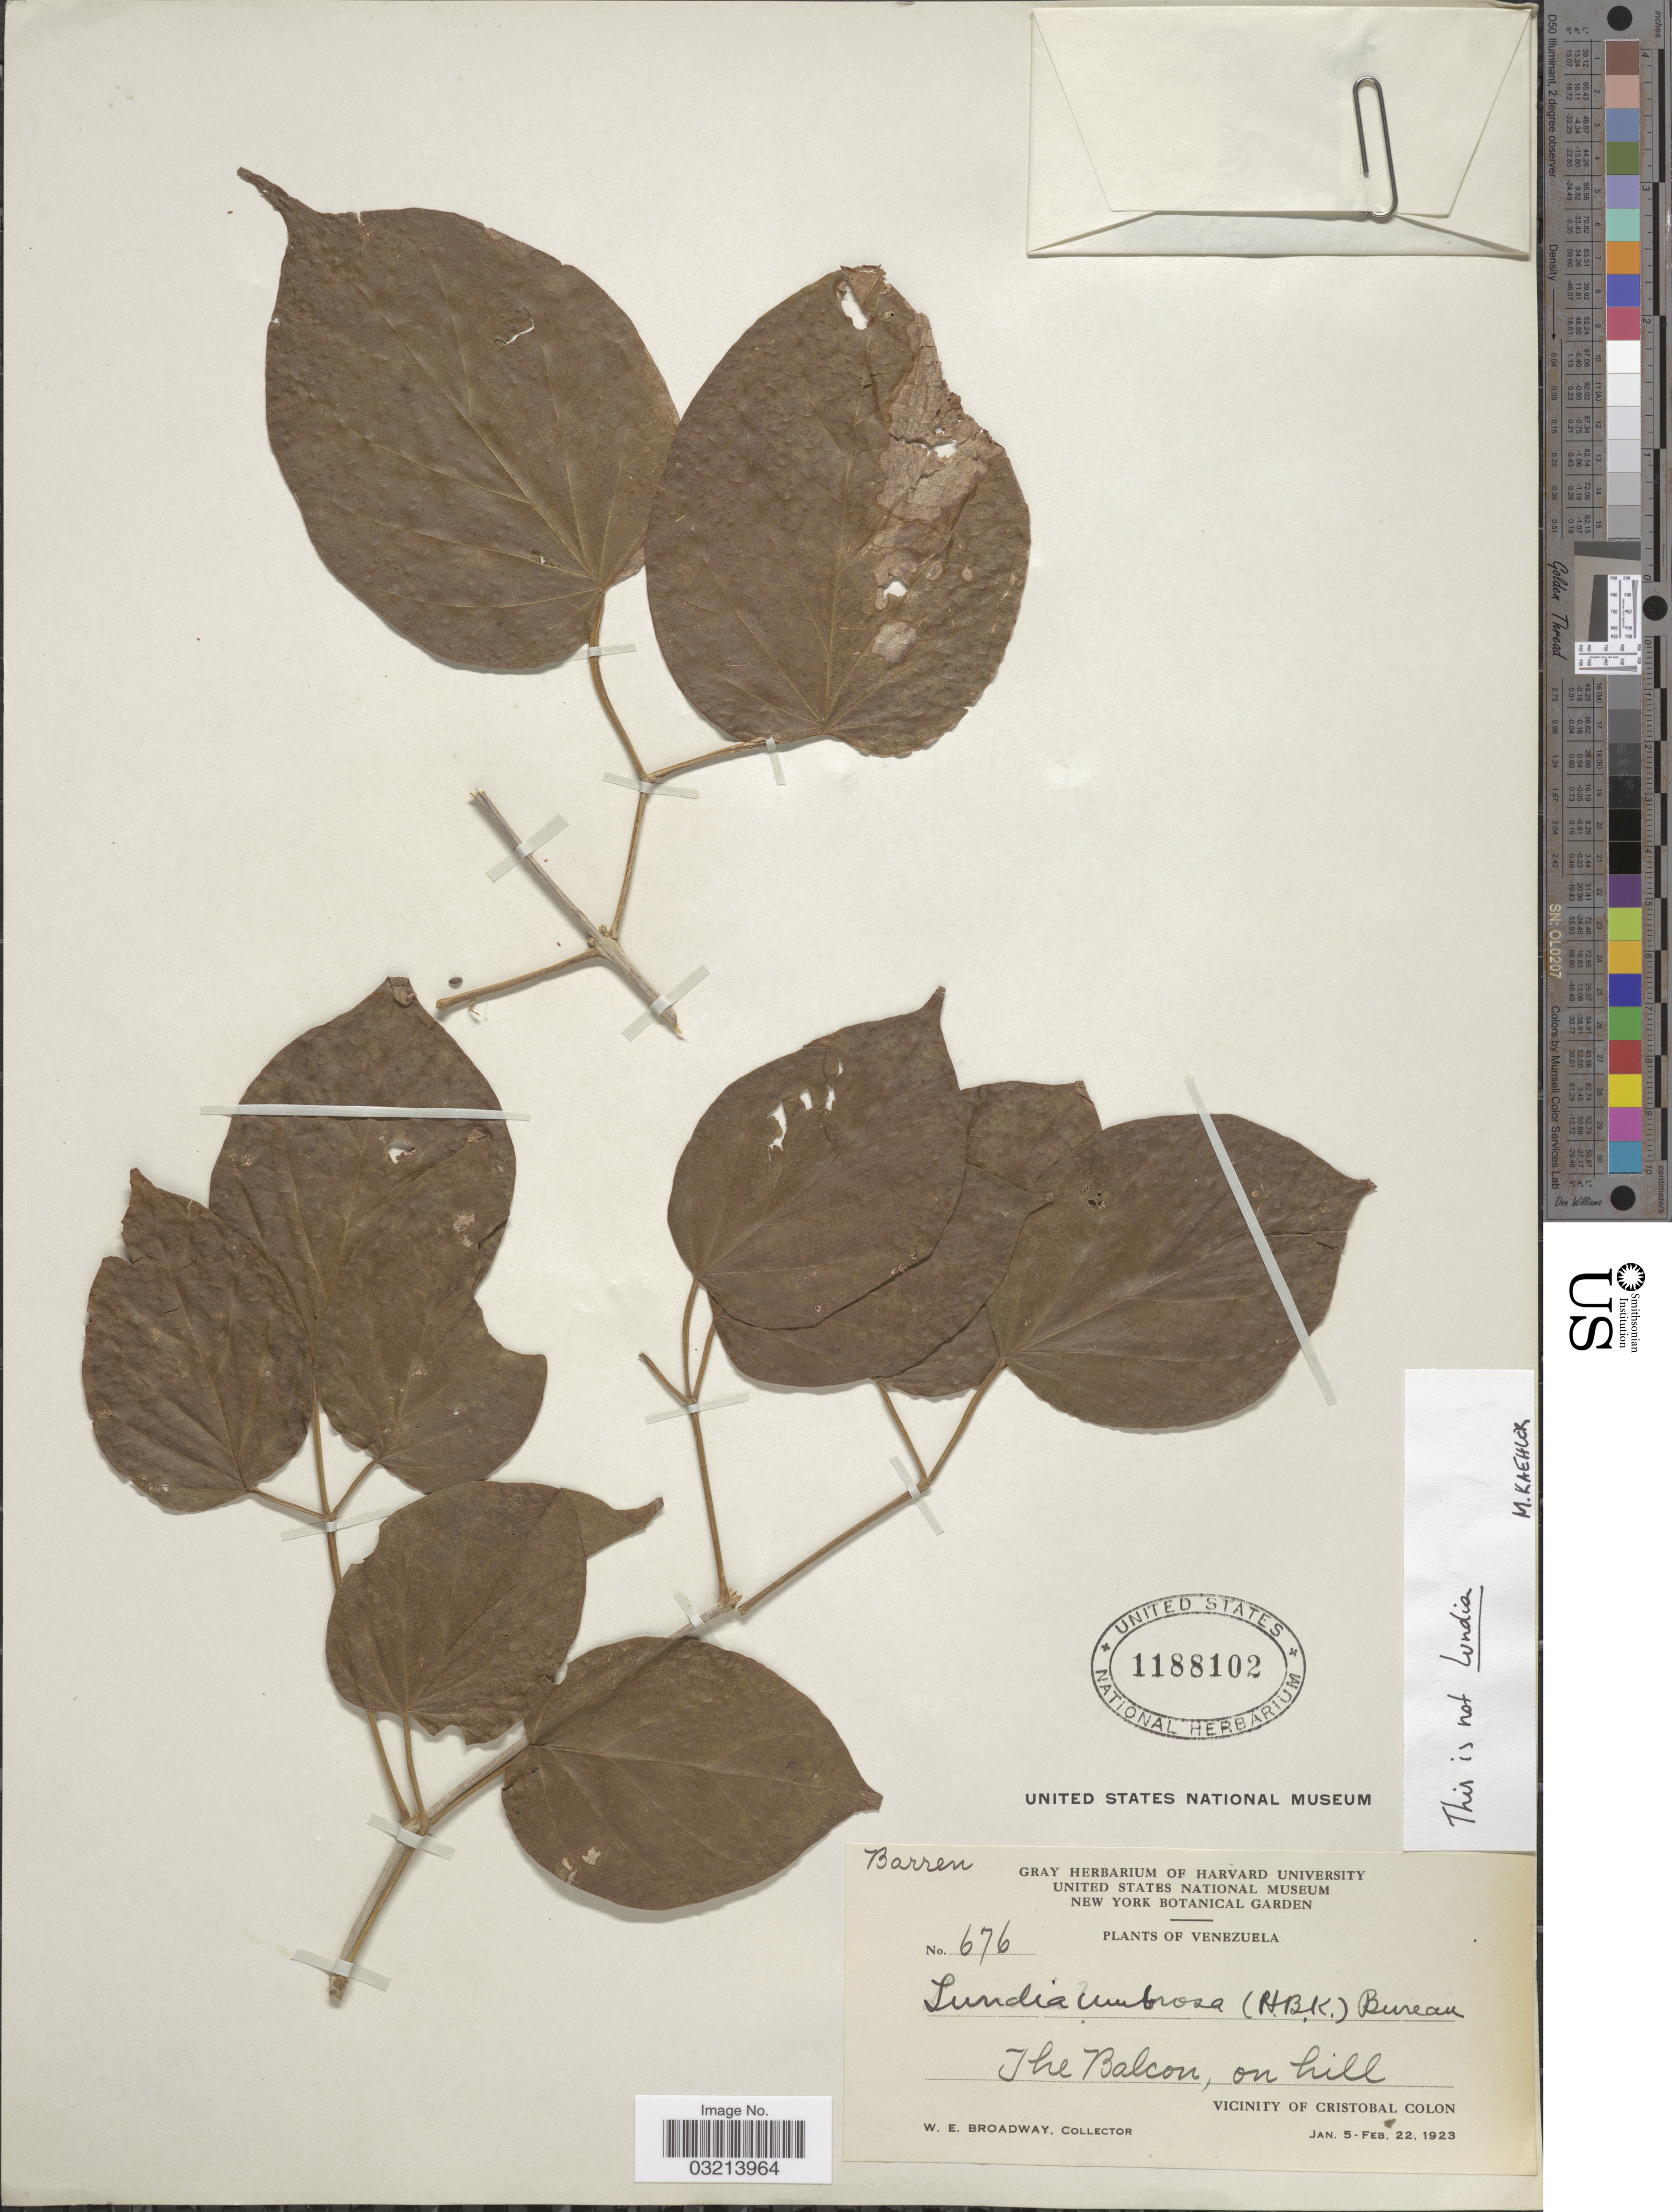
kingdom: Plantae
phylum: Tracheophyta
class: Magnoliopsida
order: Lamiales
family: Bignoniaceae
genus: Amphilophium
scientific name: Amphilophium sp.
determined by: Frazão, A.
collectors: W. E. Broadway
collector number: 676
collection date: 1923-01-05/1923-02-22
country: Venezuela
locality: The Balcon, on hill. Vicinity of Cristobal Colon.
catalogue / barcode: US 1188102